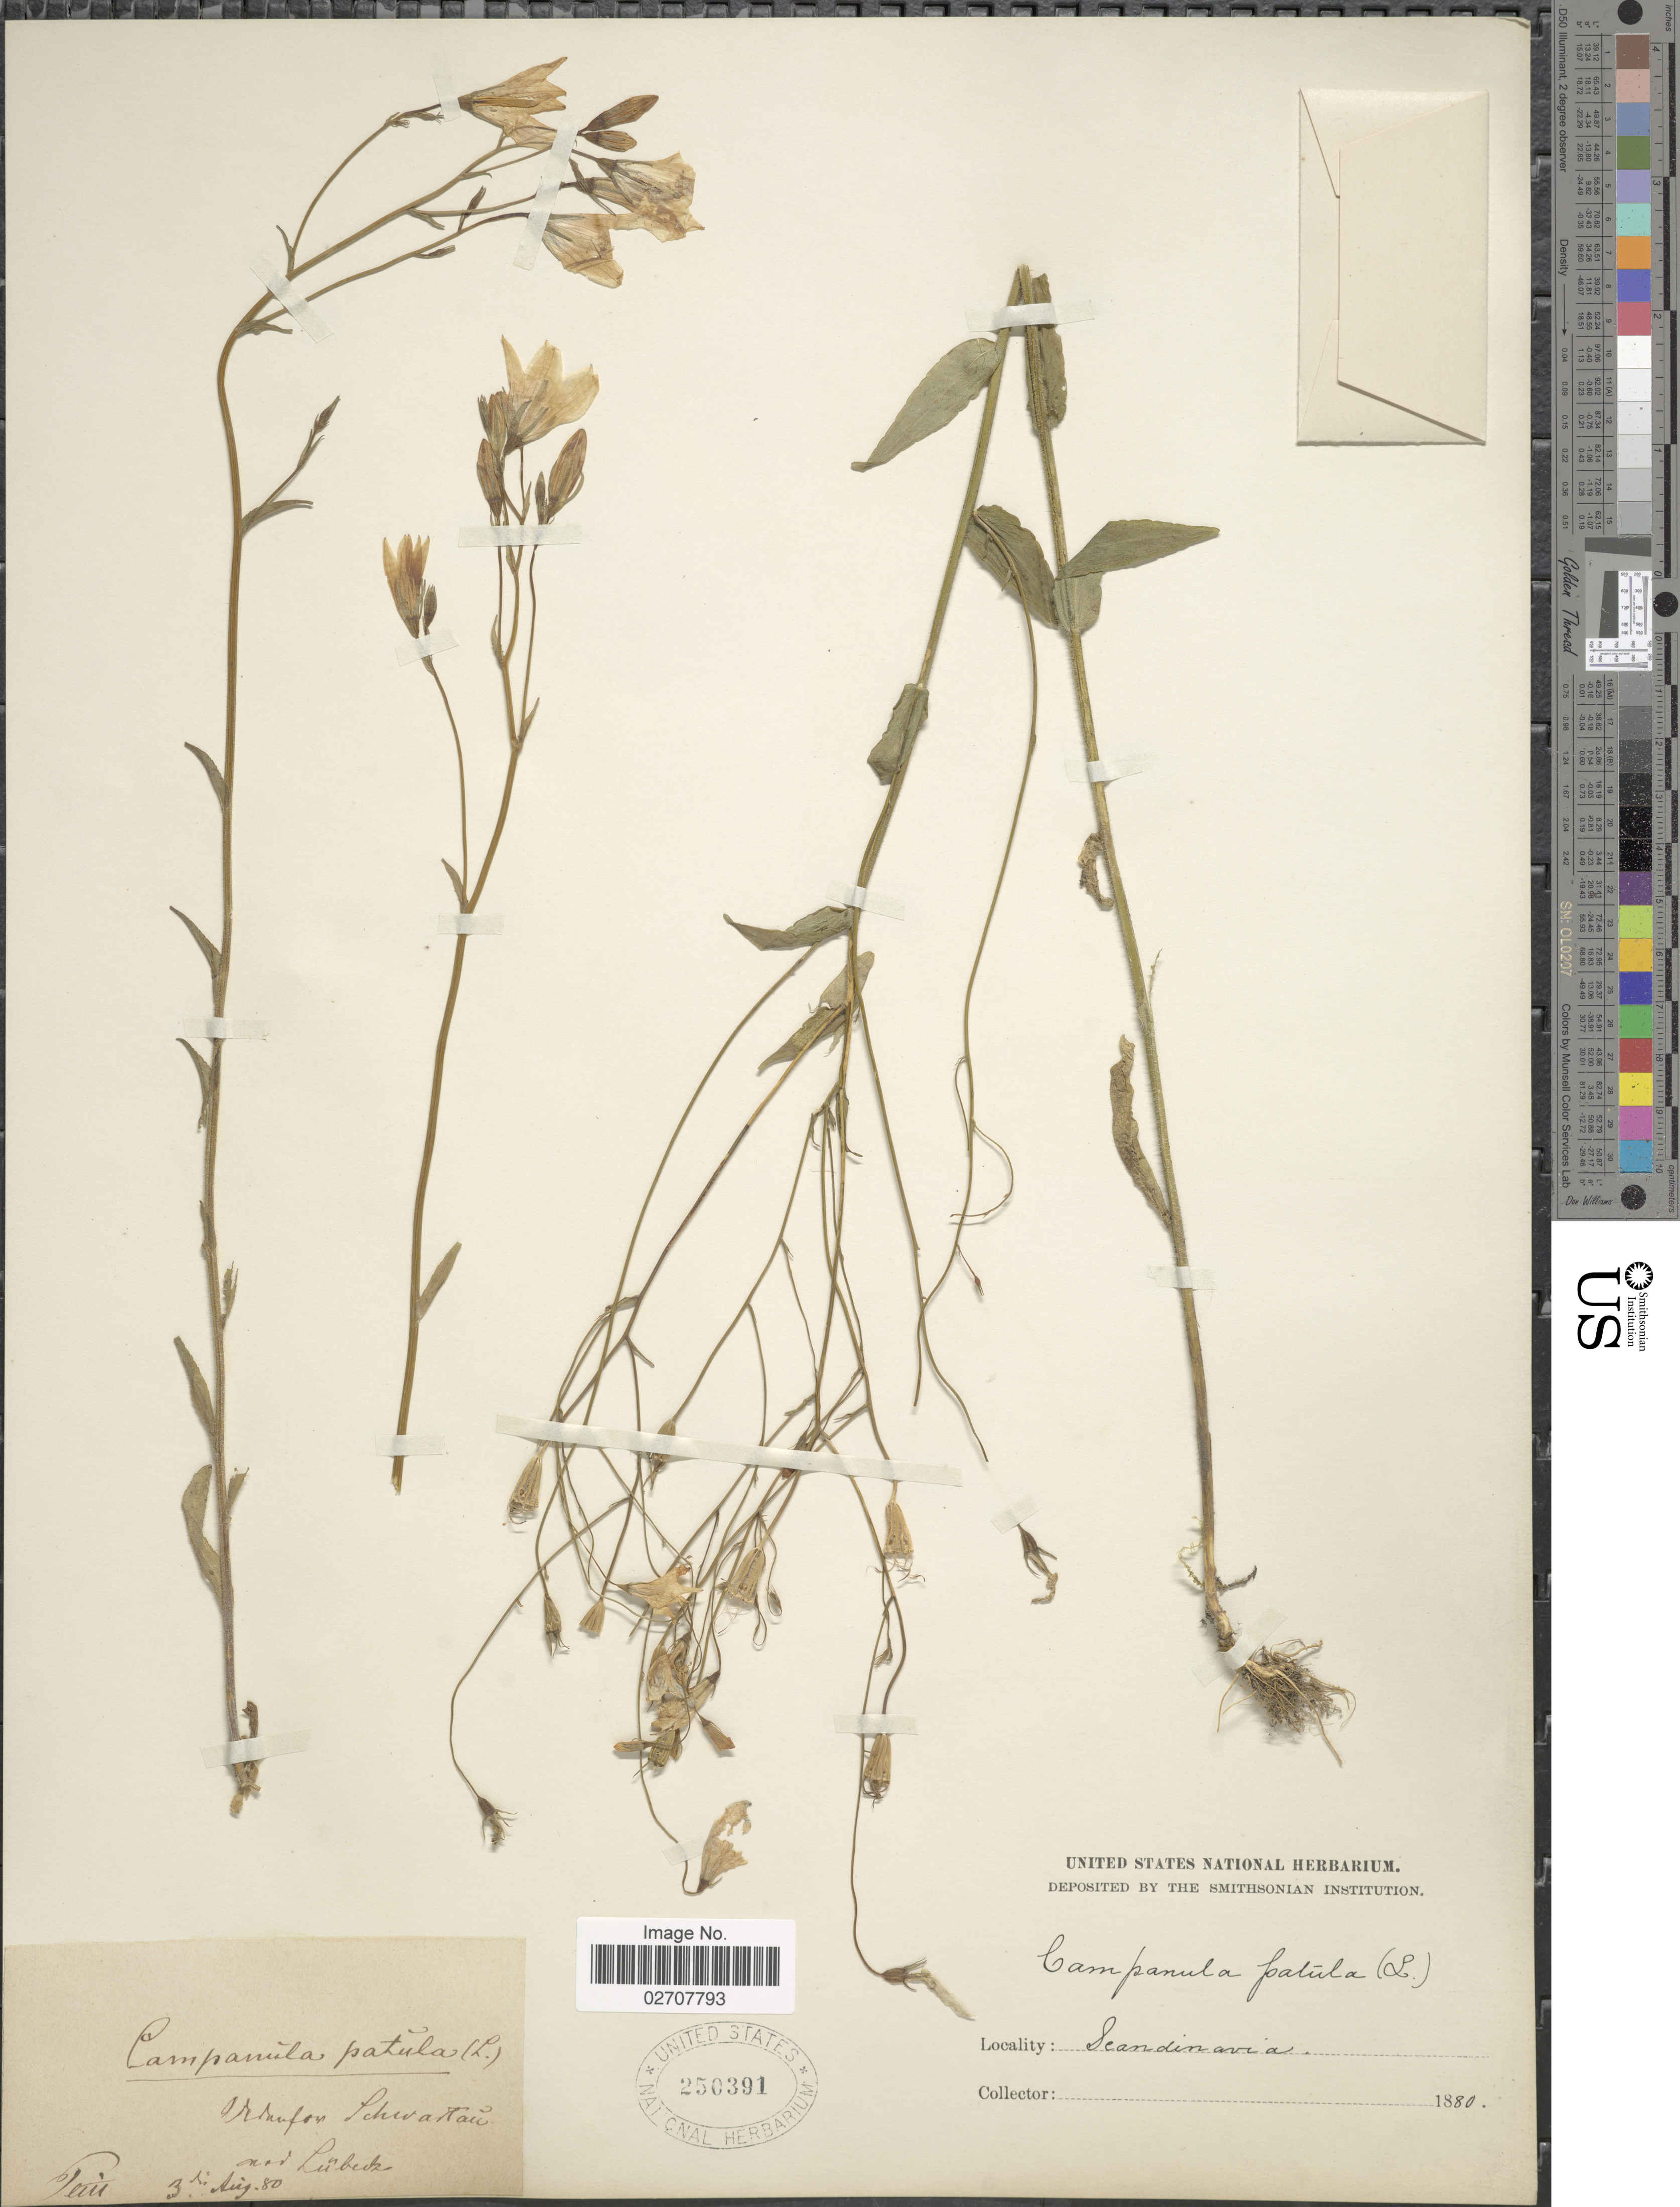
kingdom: Plantae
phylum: Tracheophyta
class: Magnoliopsida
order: Asterales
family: Campanulaceae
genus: Campanula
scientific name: Campanula patula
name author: L.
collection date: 1880-08-03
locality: Scandinavia. Wdaufon [interpreted] Schwartau nad Lubedz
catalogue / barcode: US 250391